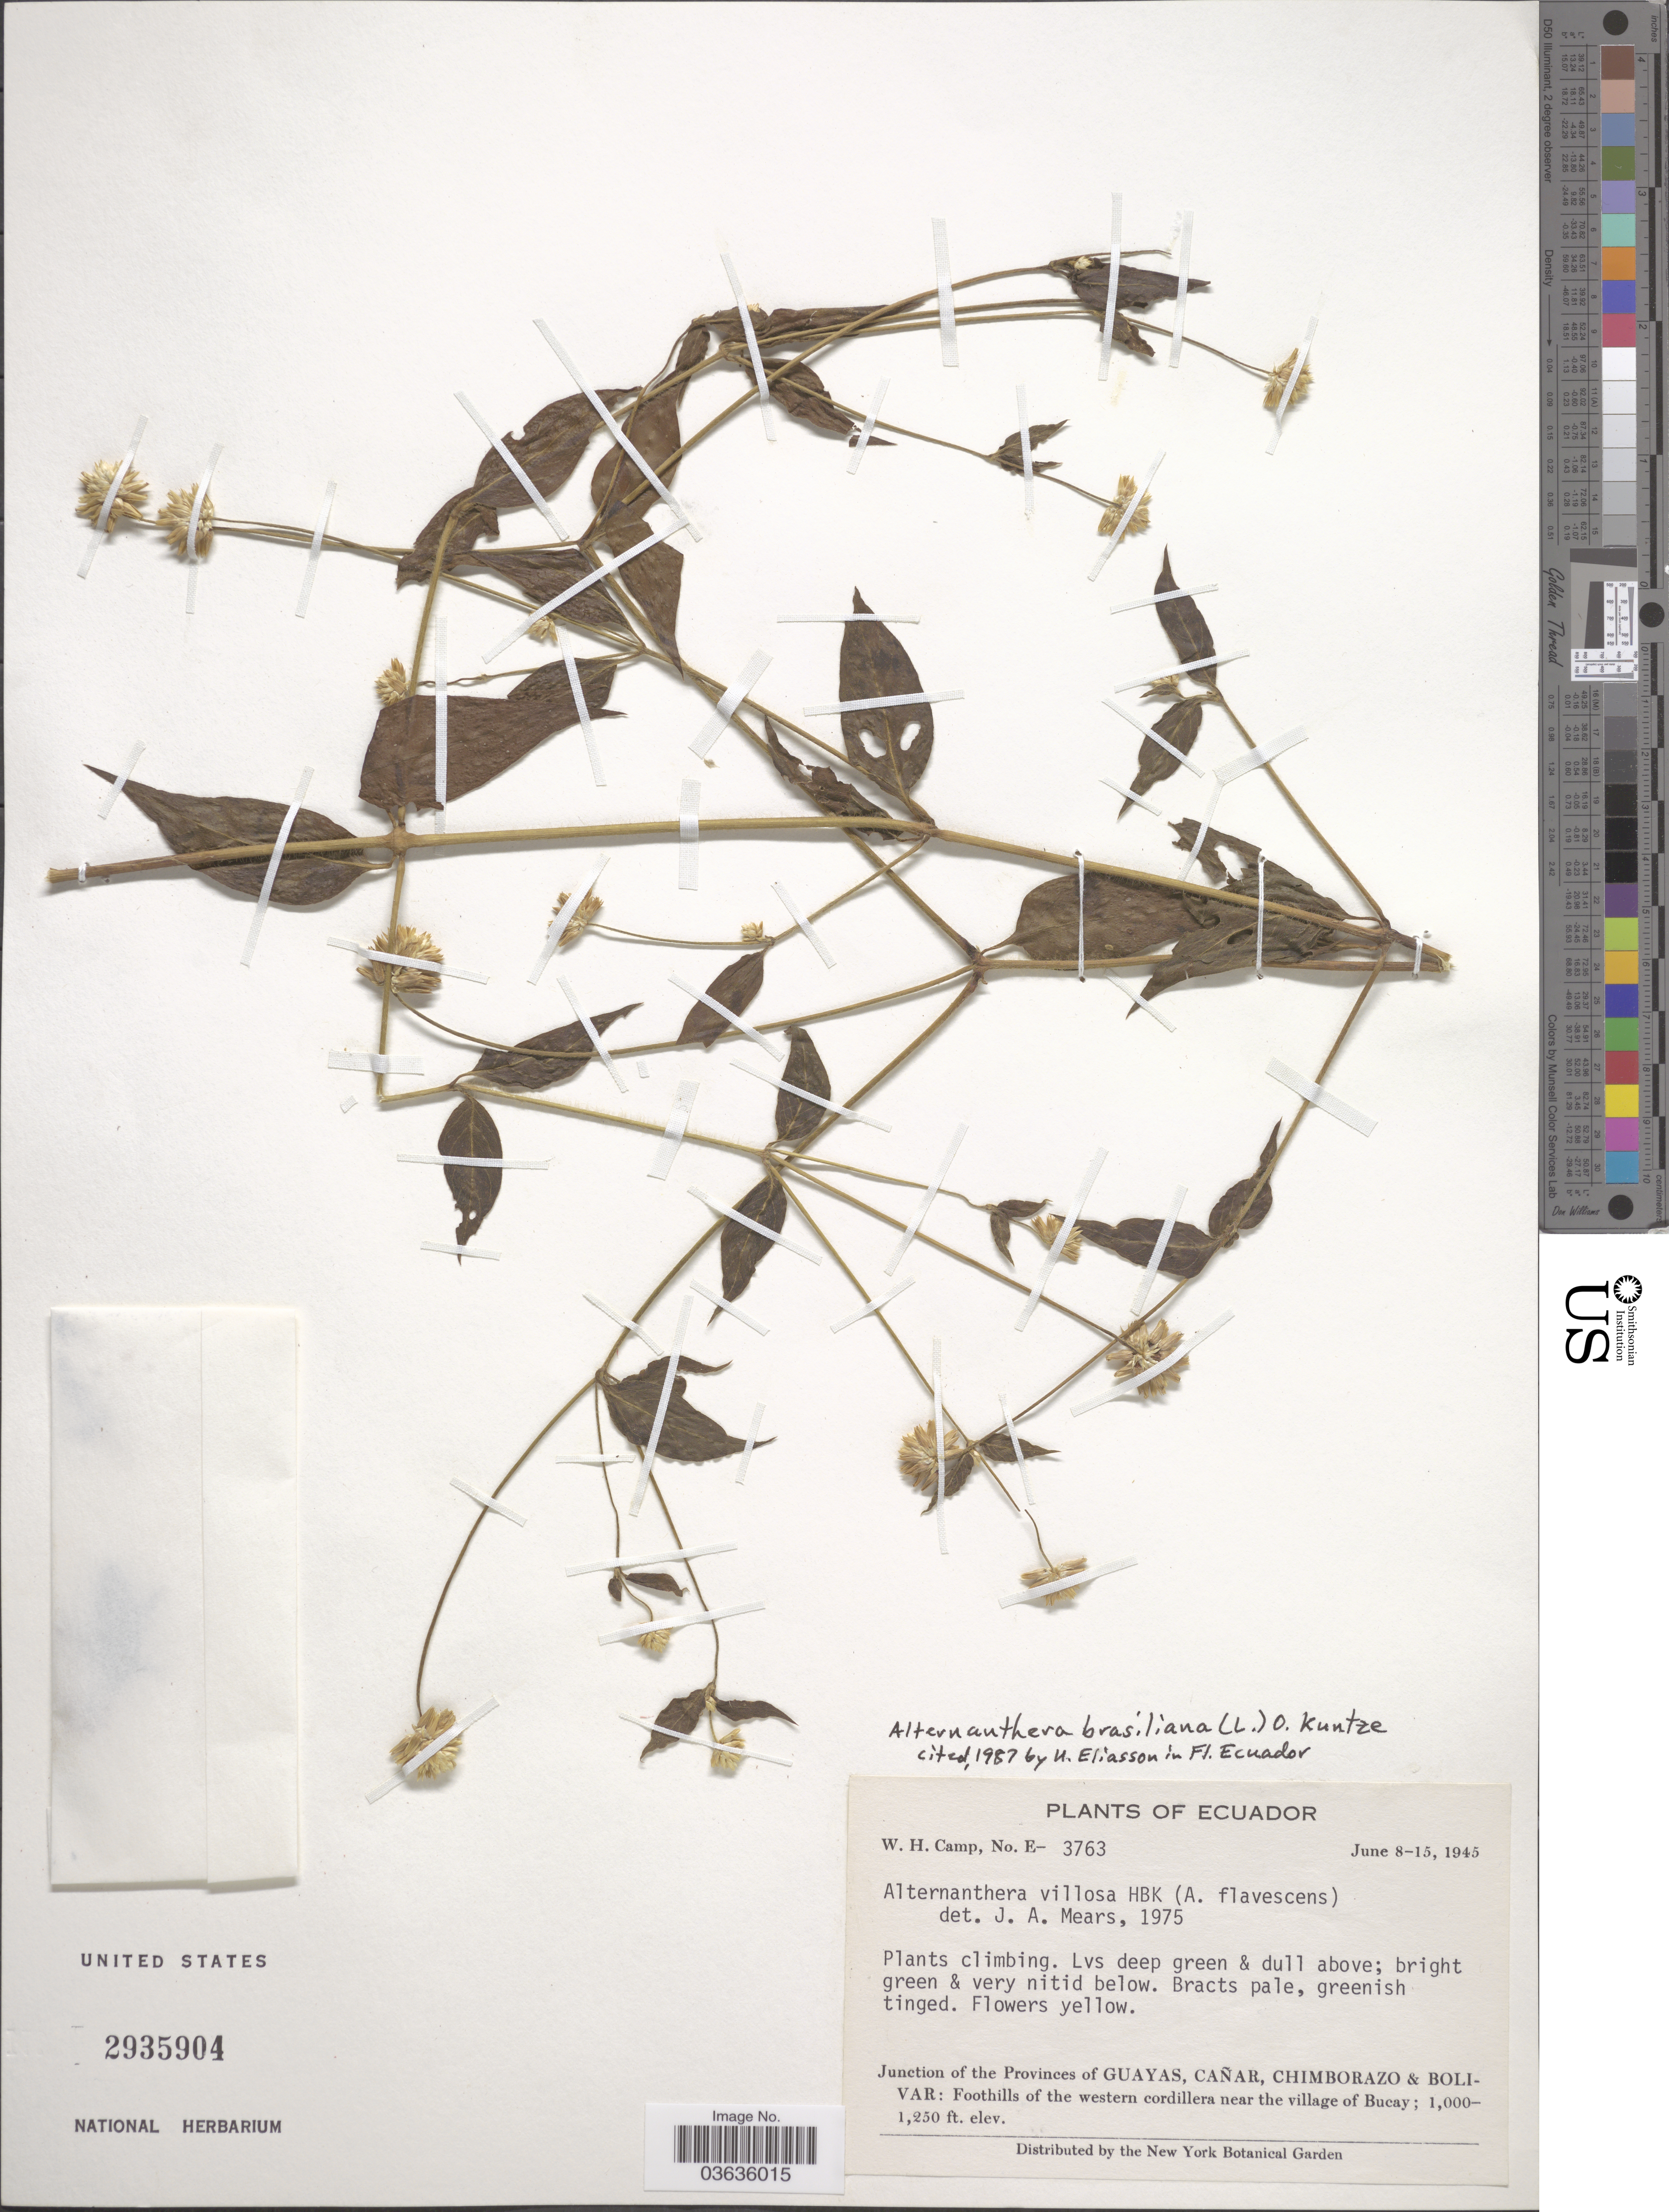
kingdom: Plantae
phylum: Tracheophyta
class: Magnoliopsida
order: Caryophyllales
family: Amaranthaceae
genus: Alternanthera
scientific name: Alternanthera brasiliana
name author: (L.) Kuntze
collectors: W. H. Camp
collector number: E-3763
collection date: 1945-06-08/1945-06-15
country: Ecuador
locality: Junction of the Provinces of Guayas, Cañar, Chimborazo & Bolivar: Foothills of the western cordillera near the village of Bucay.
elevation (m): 305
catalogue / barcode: US 2935904